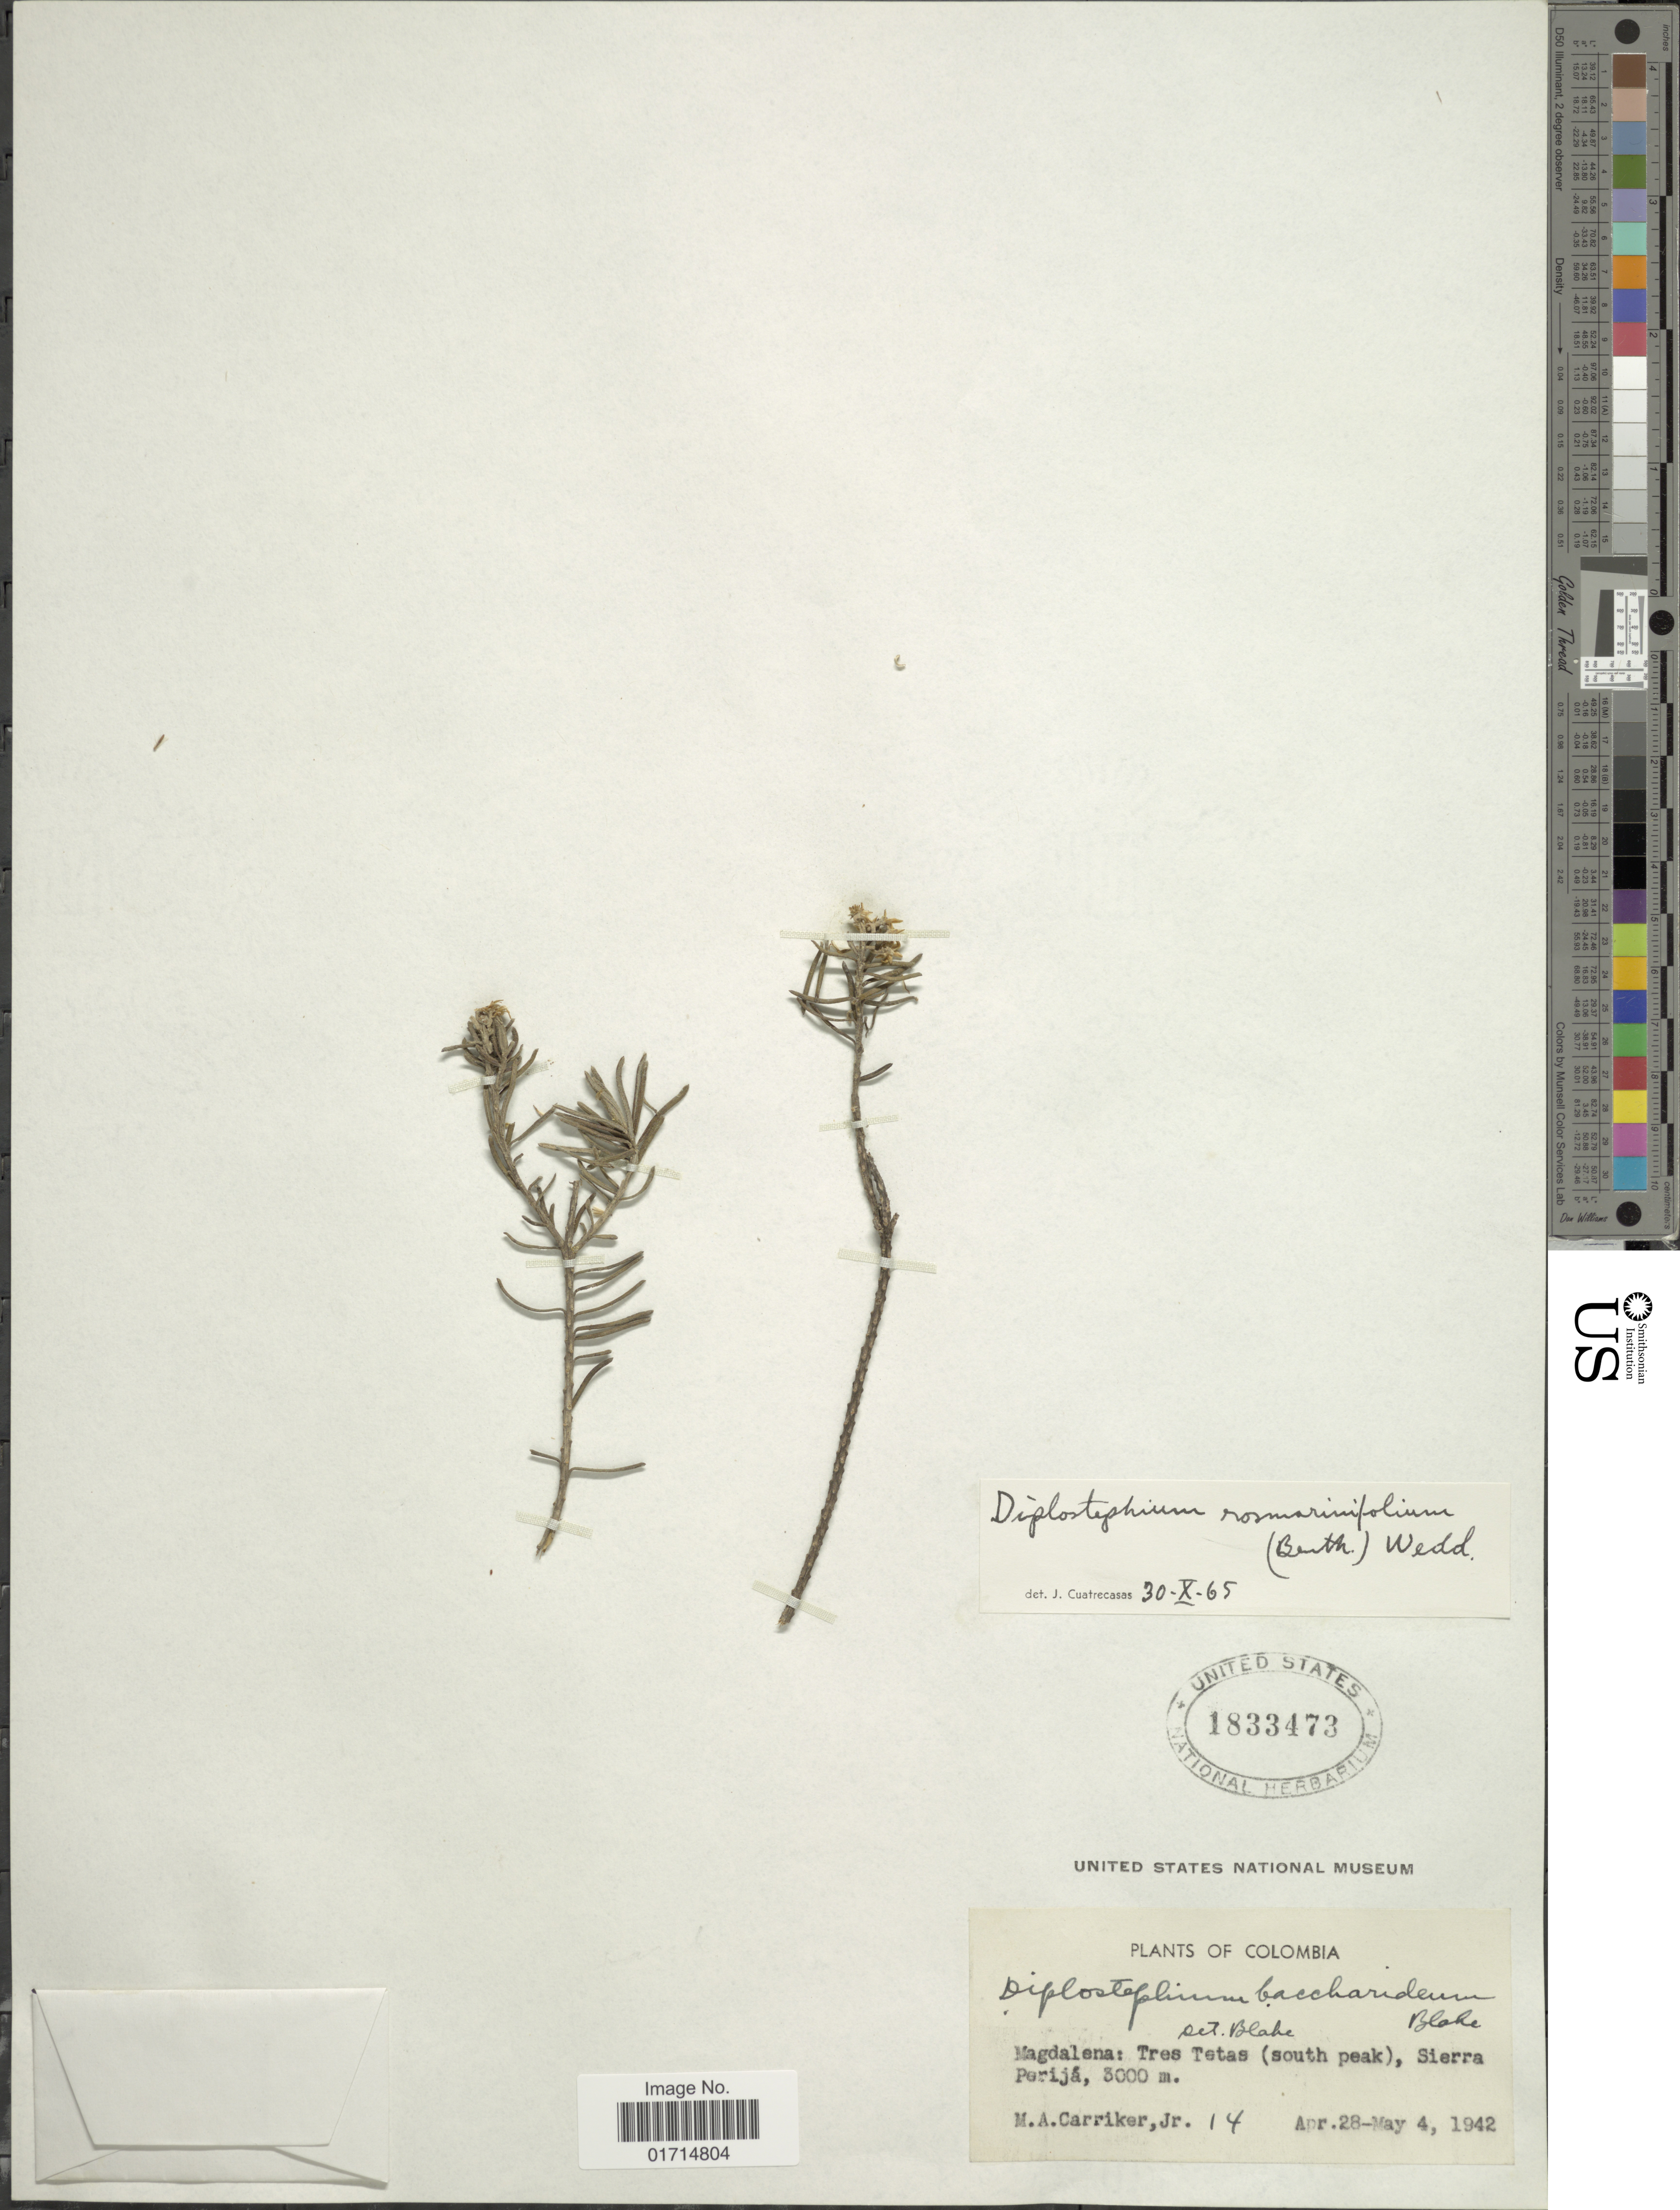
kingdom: Plantae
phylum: Tracheophyta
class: Magnoliopsida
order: Asterales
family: Asteraceae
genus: Diplostephium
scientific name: Diplostephium rosmarinifolium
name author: (Benth.) Wedd.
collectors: M. A. Carriker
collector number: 14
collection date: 1942-04-28/1942-05-04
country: Colombia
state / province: Magdalena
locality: Colombia. Magdalena: Tres Tetas (south peak), Sierra Perija,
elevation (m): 3000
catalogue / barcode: US 1833473